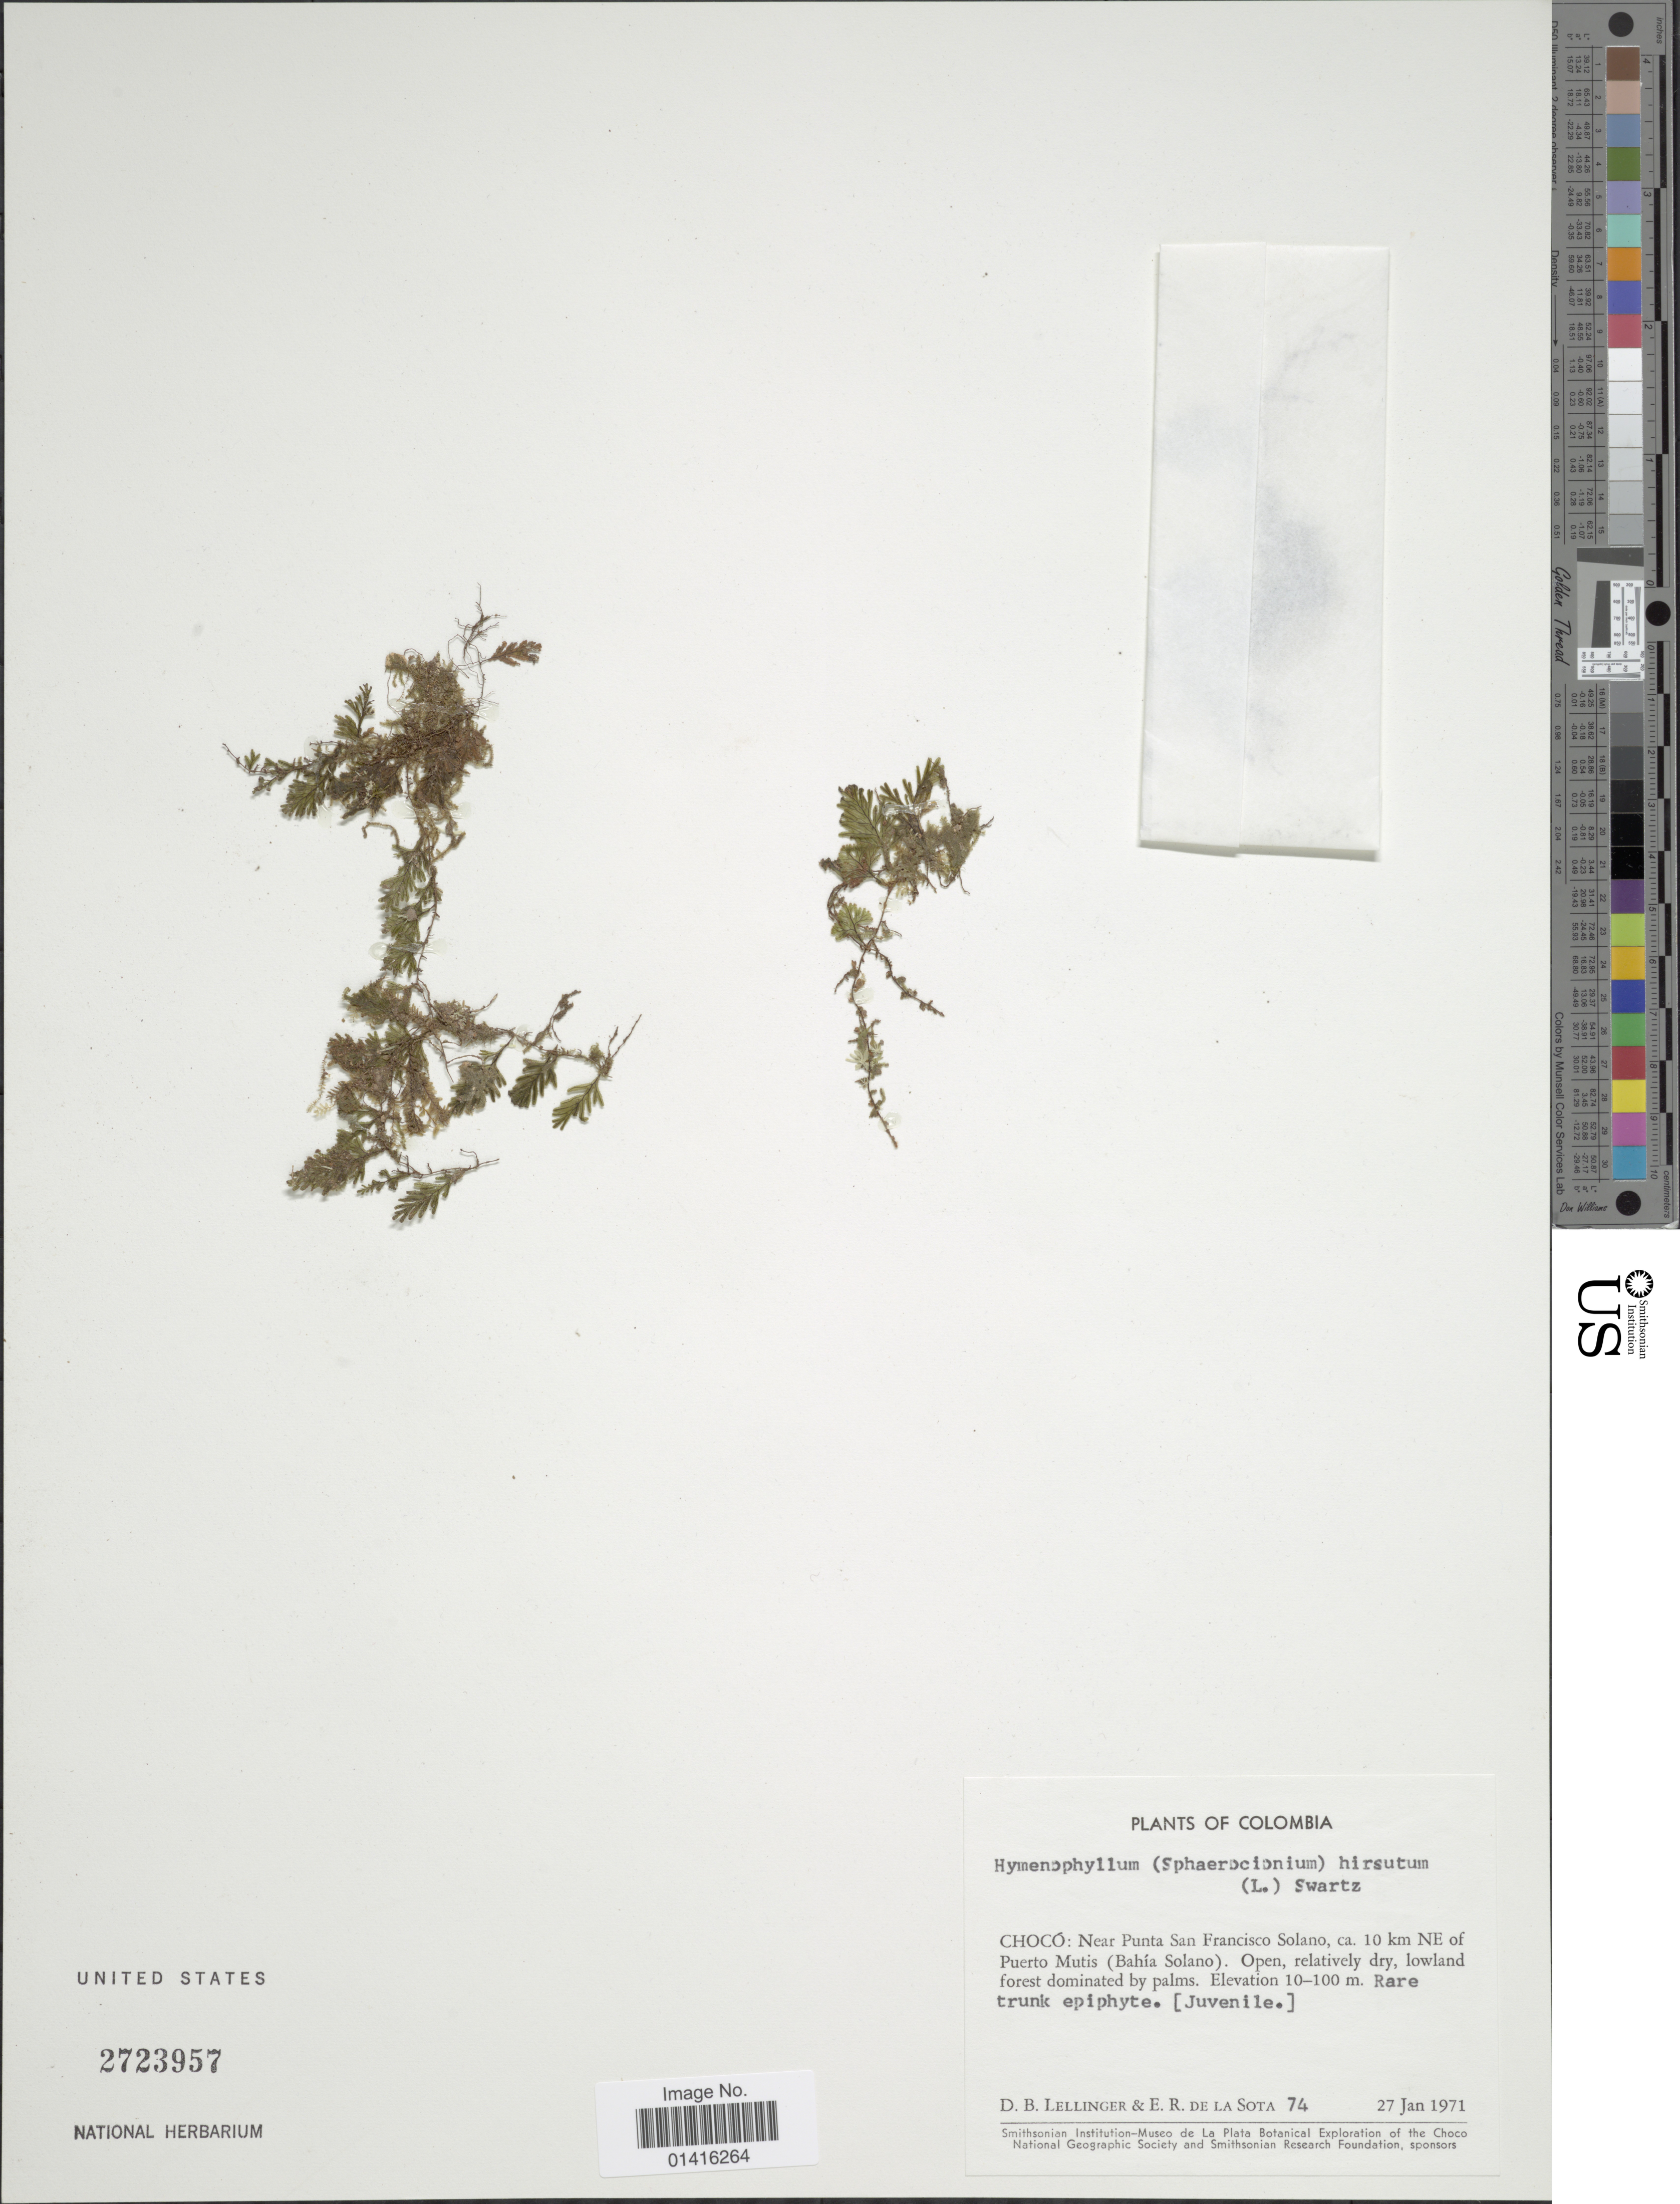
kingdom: Plantae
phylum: Tracheophyta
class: Polypodiopsida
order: Hymenophyllales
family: Hymenophyllaceae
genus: Hymenophyllum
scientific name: Hymenophyllum hirsutum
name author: (L.) Sw.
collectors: D. B. Lellinger & E. R. de la Sota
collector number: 74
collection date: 1971-01-27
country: Colombia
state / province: Chocó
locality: Near Punta San Francisco Solano, ca. 10 km NE of Puerto Mutis (Bahía Solano)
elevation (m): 10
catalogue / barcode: US 2723957